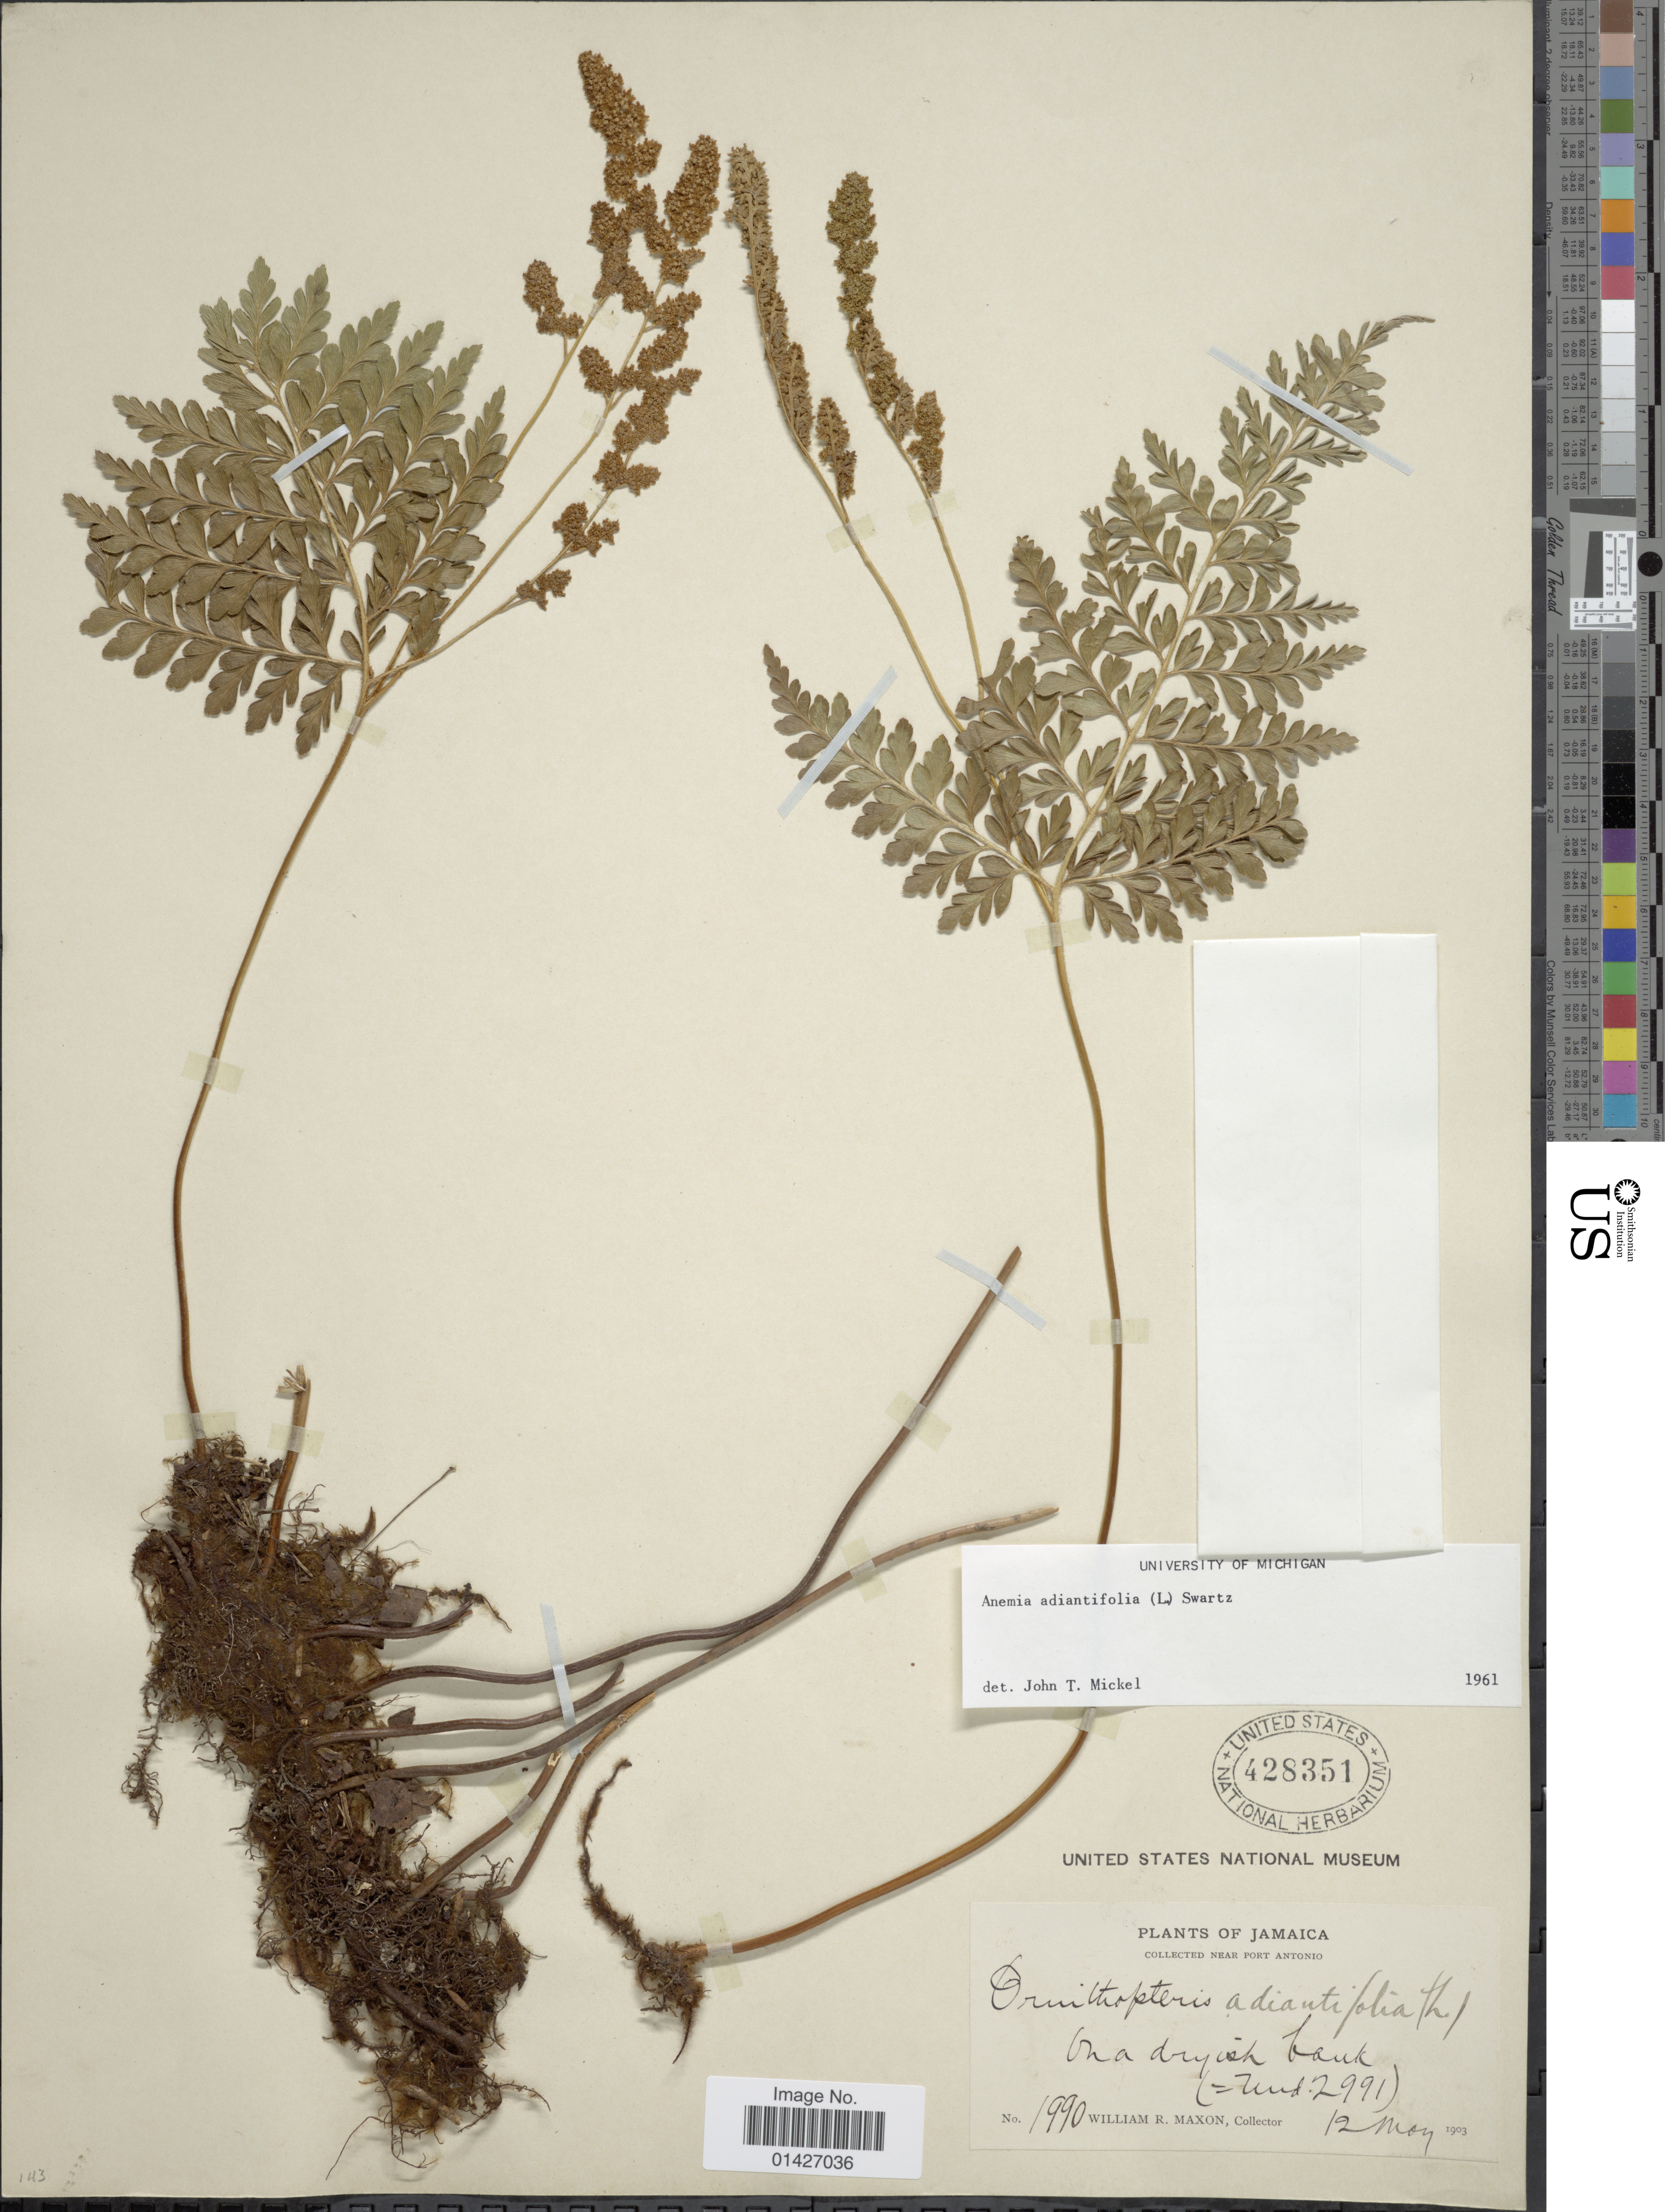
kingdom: Plantae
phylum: Tracheophyta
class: Polypodiopsida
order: Schizaeales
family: Anemiaceae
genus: Anemia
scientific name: Anemia adiantifolia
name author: (L.) Sw.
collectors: W. R. Maxon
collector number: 1990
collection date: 1903-05-12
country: Jamaica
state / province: Portland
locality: Near Port Antonio. On a dryish bank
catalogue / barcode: US 428351